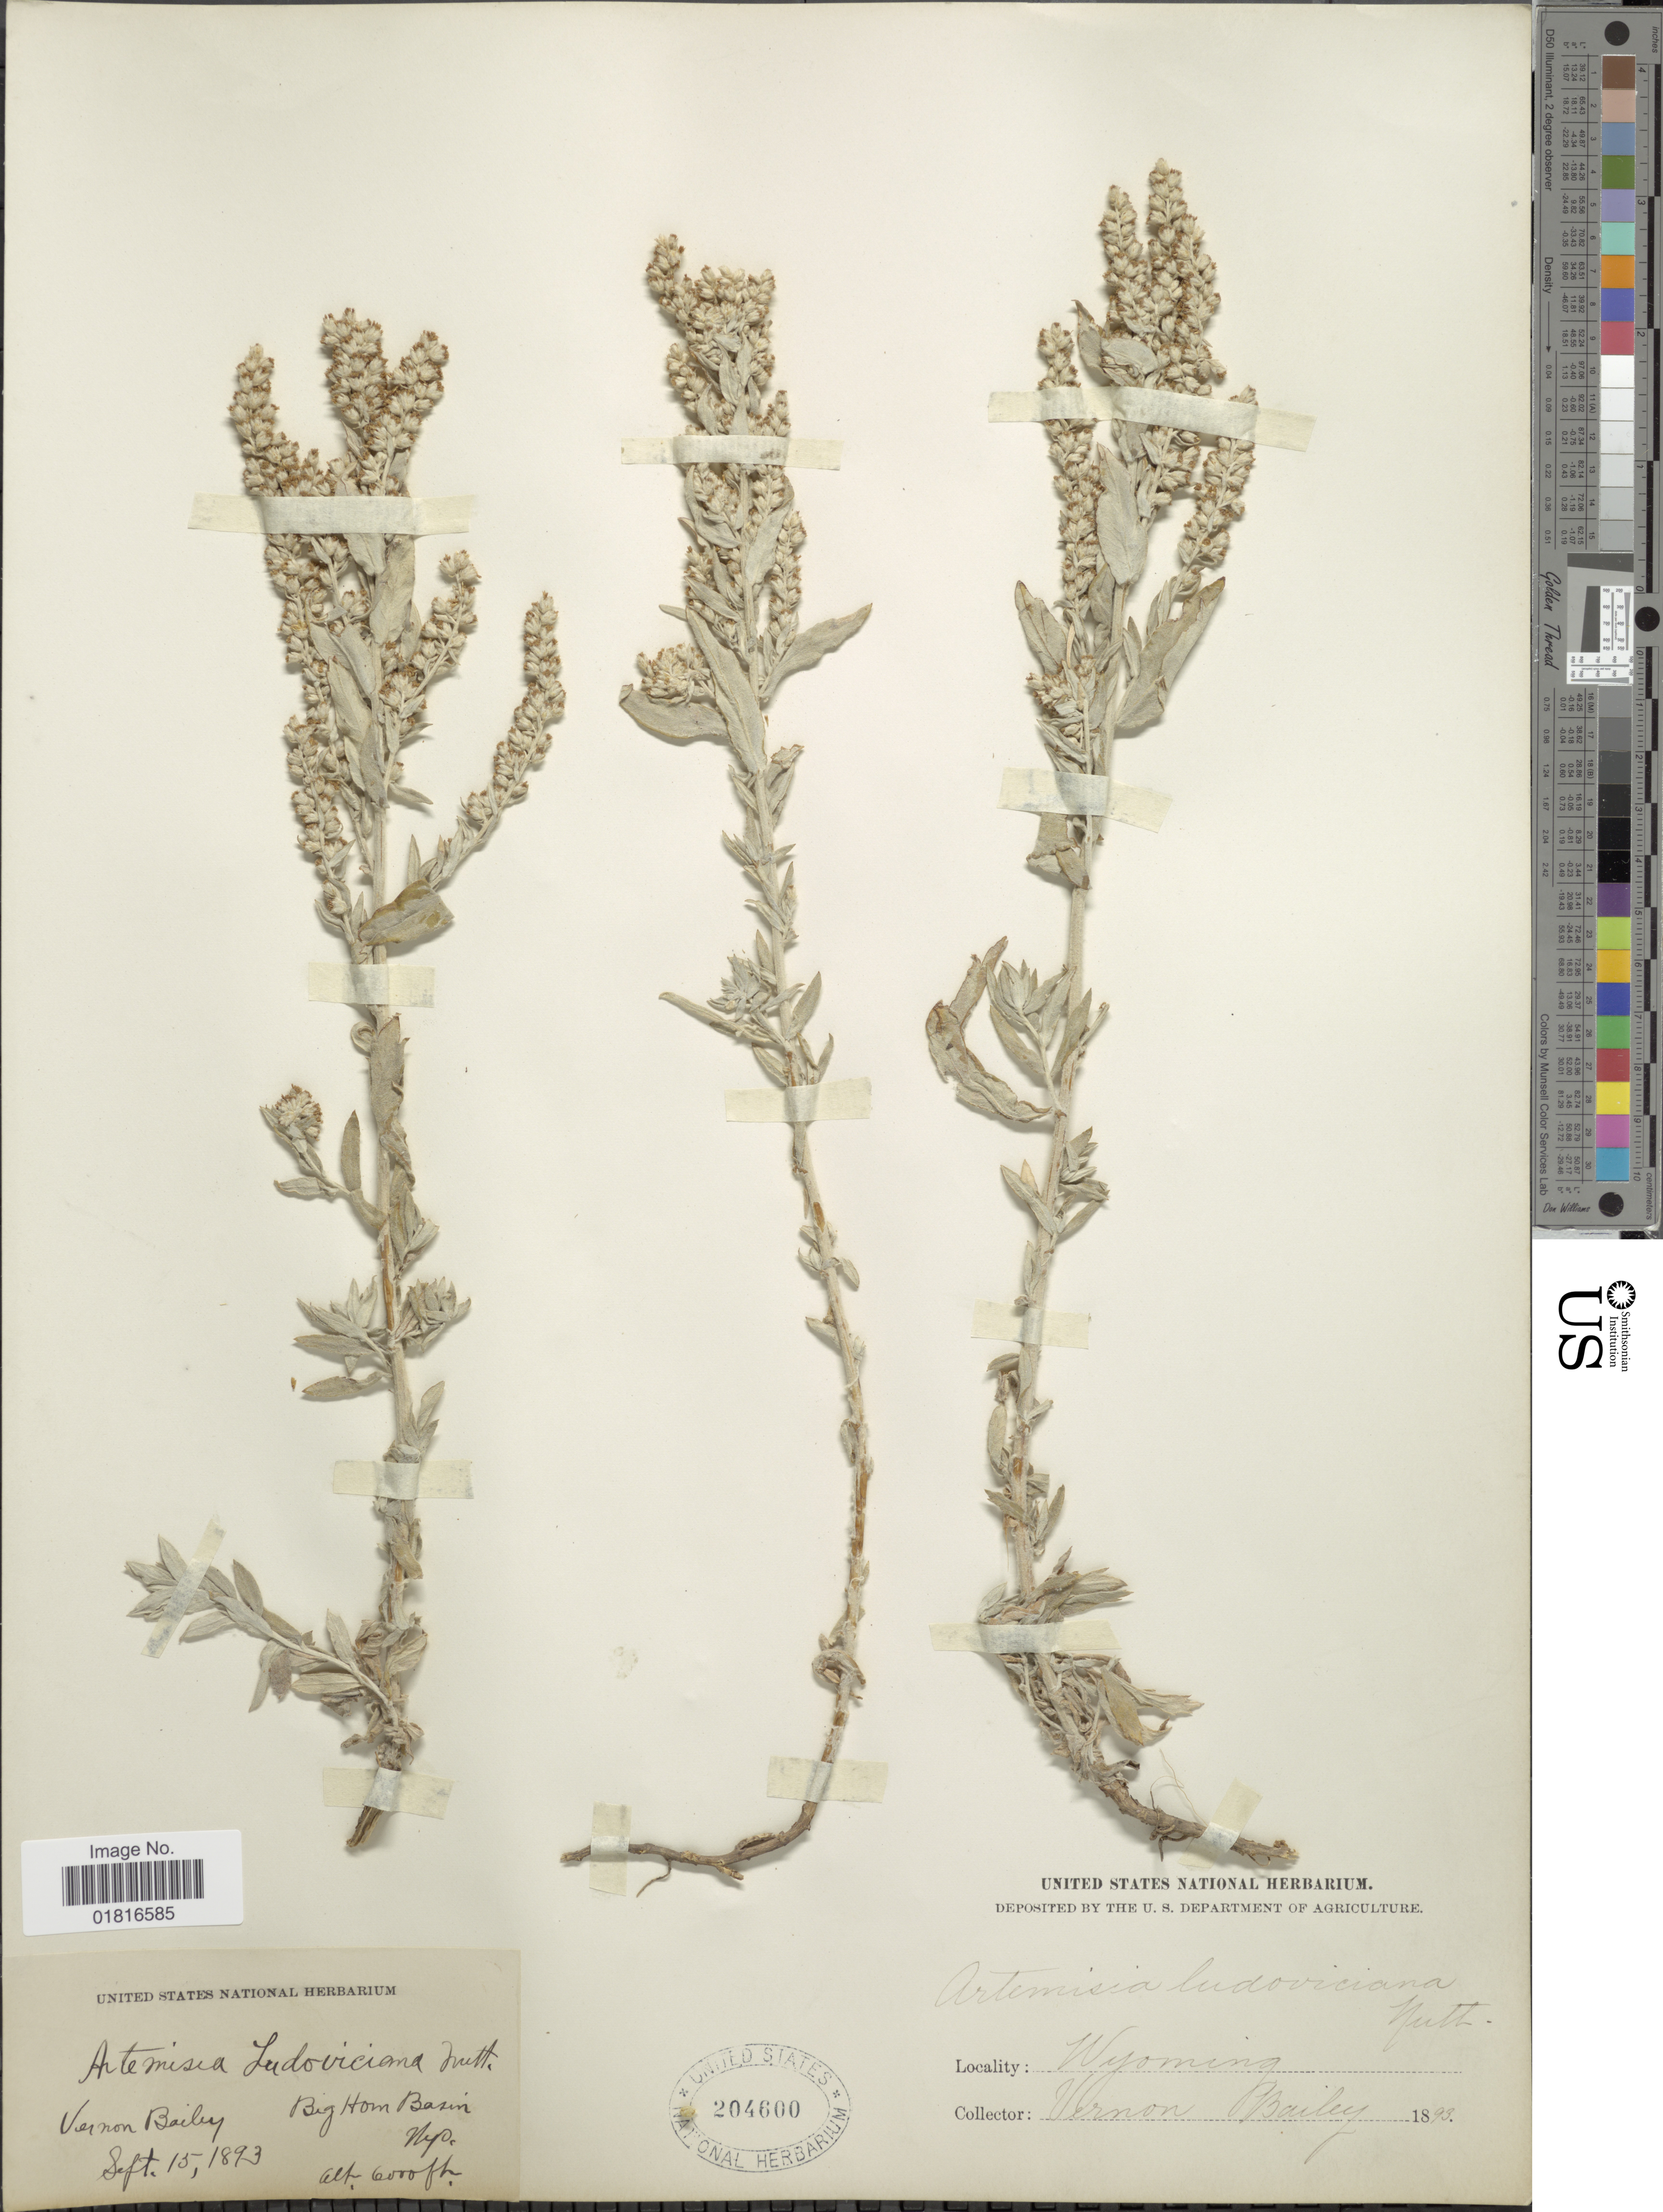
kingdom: Plantae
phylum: Tracheophyta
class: Magnoliopsida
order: Asterales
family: Asteraceae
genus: Artemisia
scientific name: Artemisia purshiana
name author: Besser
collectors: V. O. Bailey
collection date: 1893-09-15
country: United States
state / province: Wyoming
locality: Big Horn Basin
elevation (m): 1829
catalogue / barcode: US 204600